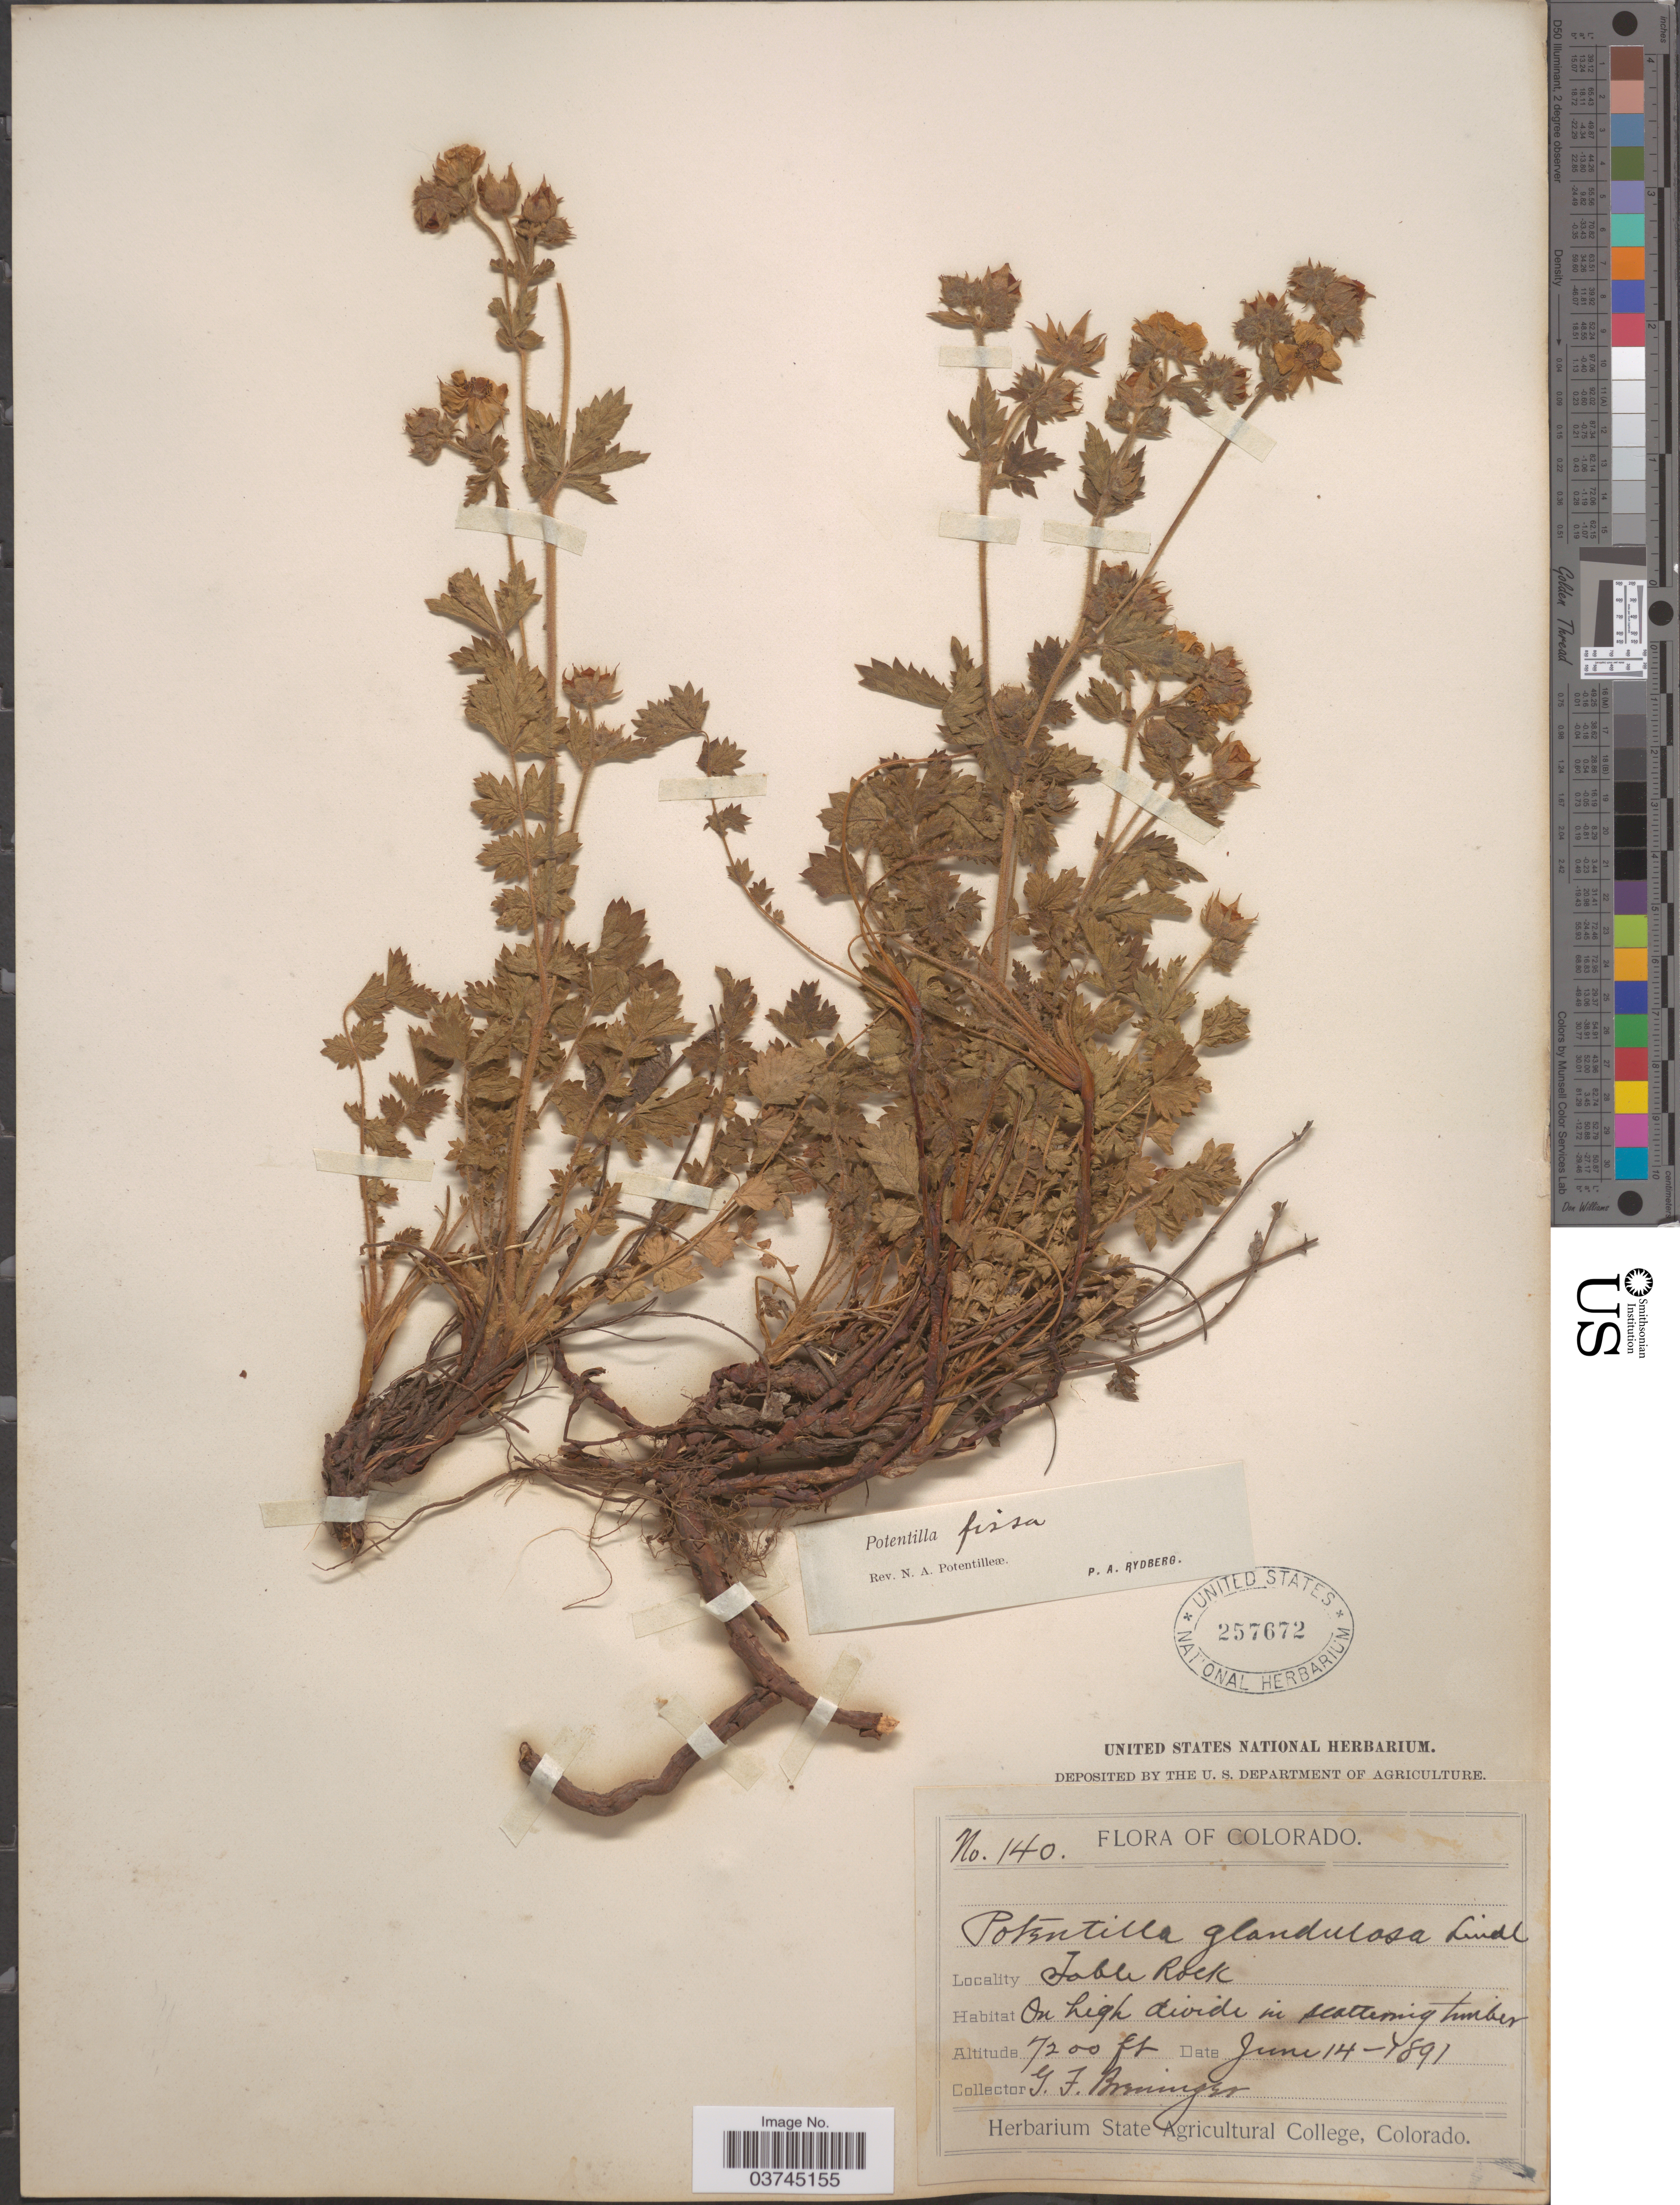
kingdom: Plantae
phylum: Tracheophyta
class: Magnoliopsida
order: Rosales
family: Rosaceae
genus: Drymocallis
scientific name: Drymocallis fissa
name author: (Nutt.) Rydb.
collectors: G. Breninger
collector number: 140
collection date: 1891-06-14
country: United States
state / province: Colorado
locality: Table Rock.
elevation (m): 2195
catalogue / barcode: US 257672